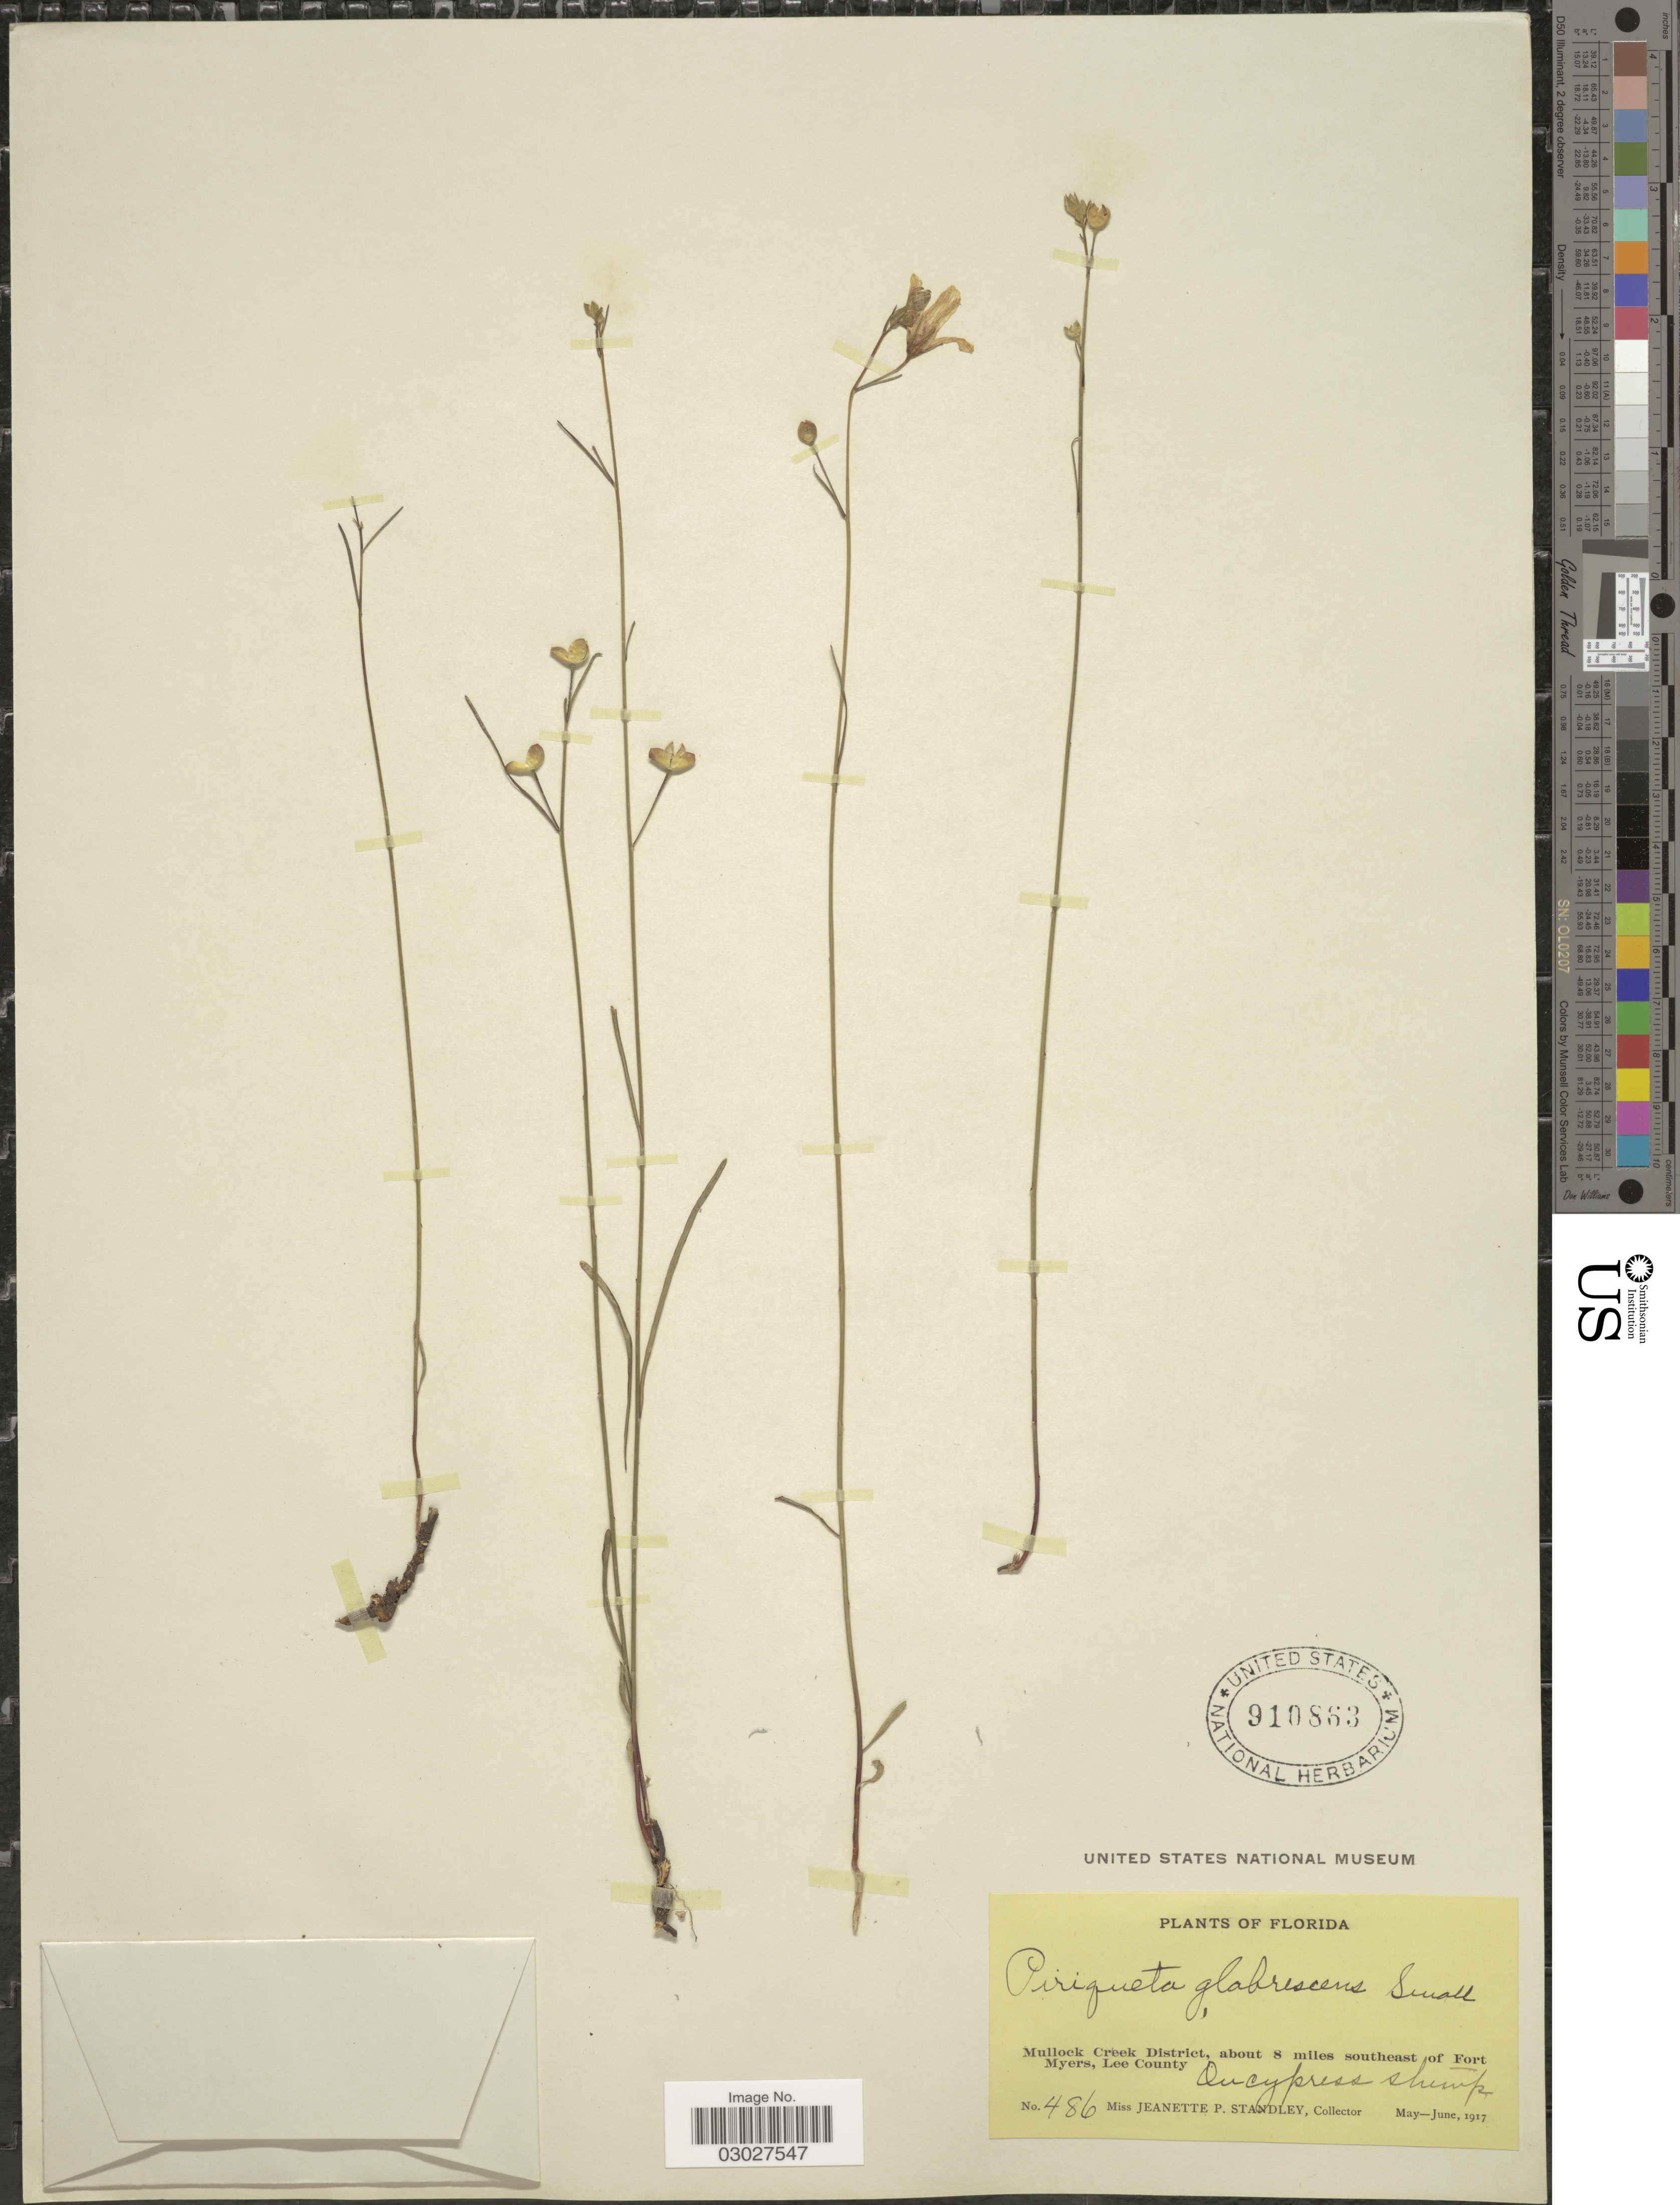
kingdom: Plantae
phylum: Tracheophyta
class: Magnoliopsida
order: Malpighiales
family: Turneraceae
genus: Piriqueta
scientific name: Piriqueta cistoides subsp. caroliniana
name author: (Walter) Arbo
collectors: J. P. Standley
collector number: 486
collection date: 1917-05/1917-06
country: United States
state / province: Florida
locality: Mullock Creek District, about 8 miles southeast of Fort Myers, Lee County.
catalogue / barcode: US 910863